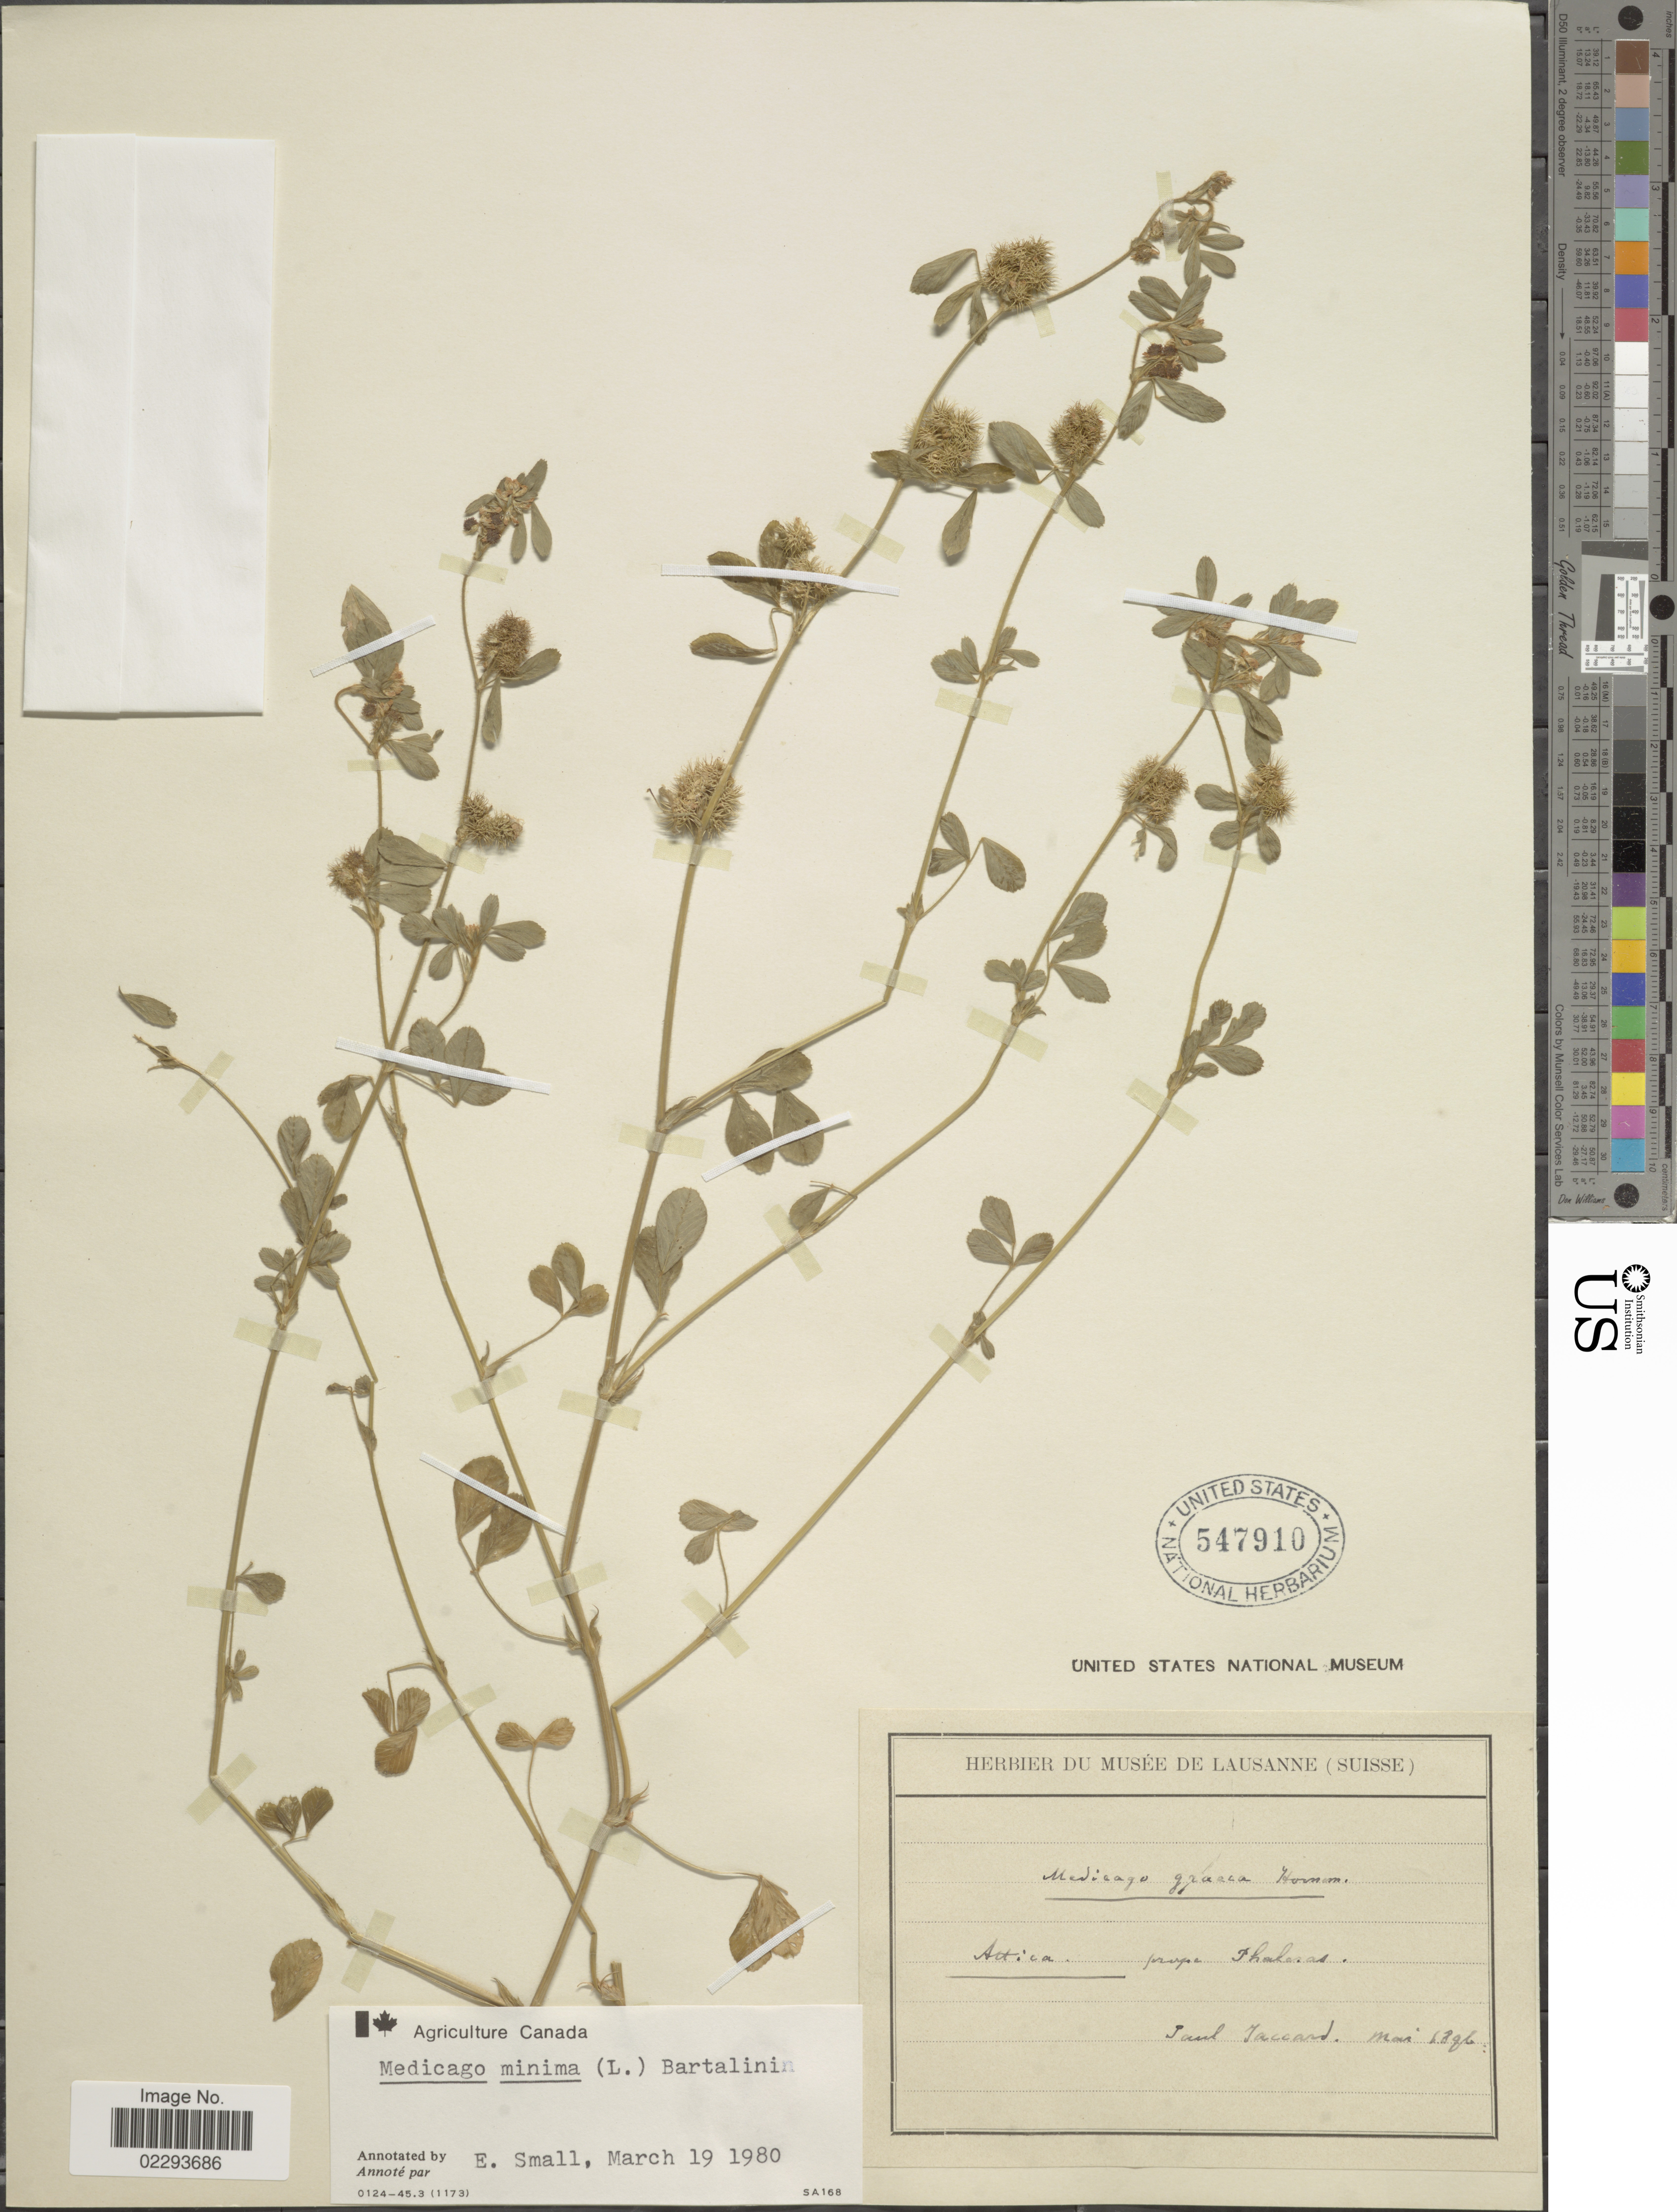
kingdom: Plantae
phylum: Tracheophyta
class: Magnoliopsida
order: Fabales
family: Fabaceae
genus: Medicago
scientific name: Medicago minima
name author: Lam.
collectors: Jaccard, P.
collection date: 1896-05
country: Greece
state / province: Attica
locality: Attica, prope Phaleras.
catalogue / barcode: US 547910